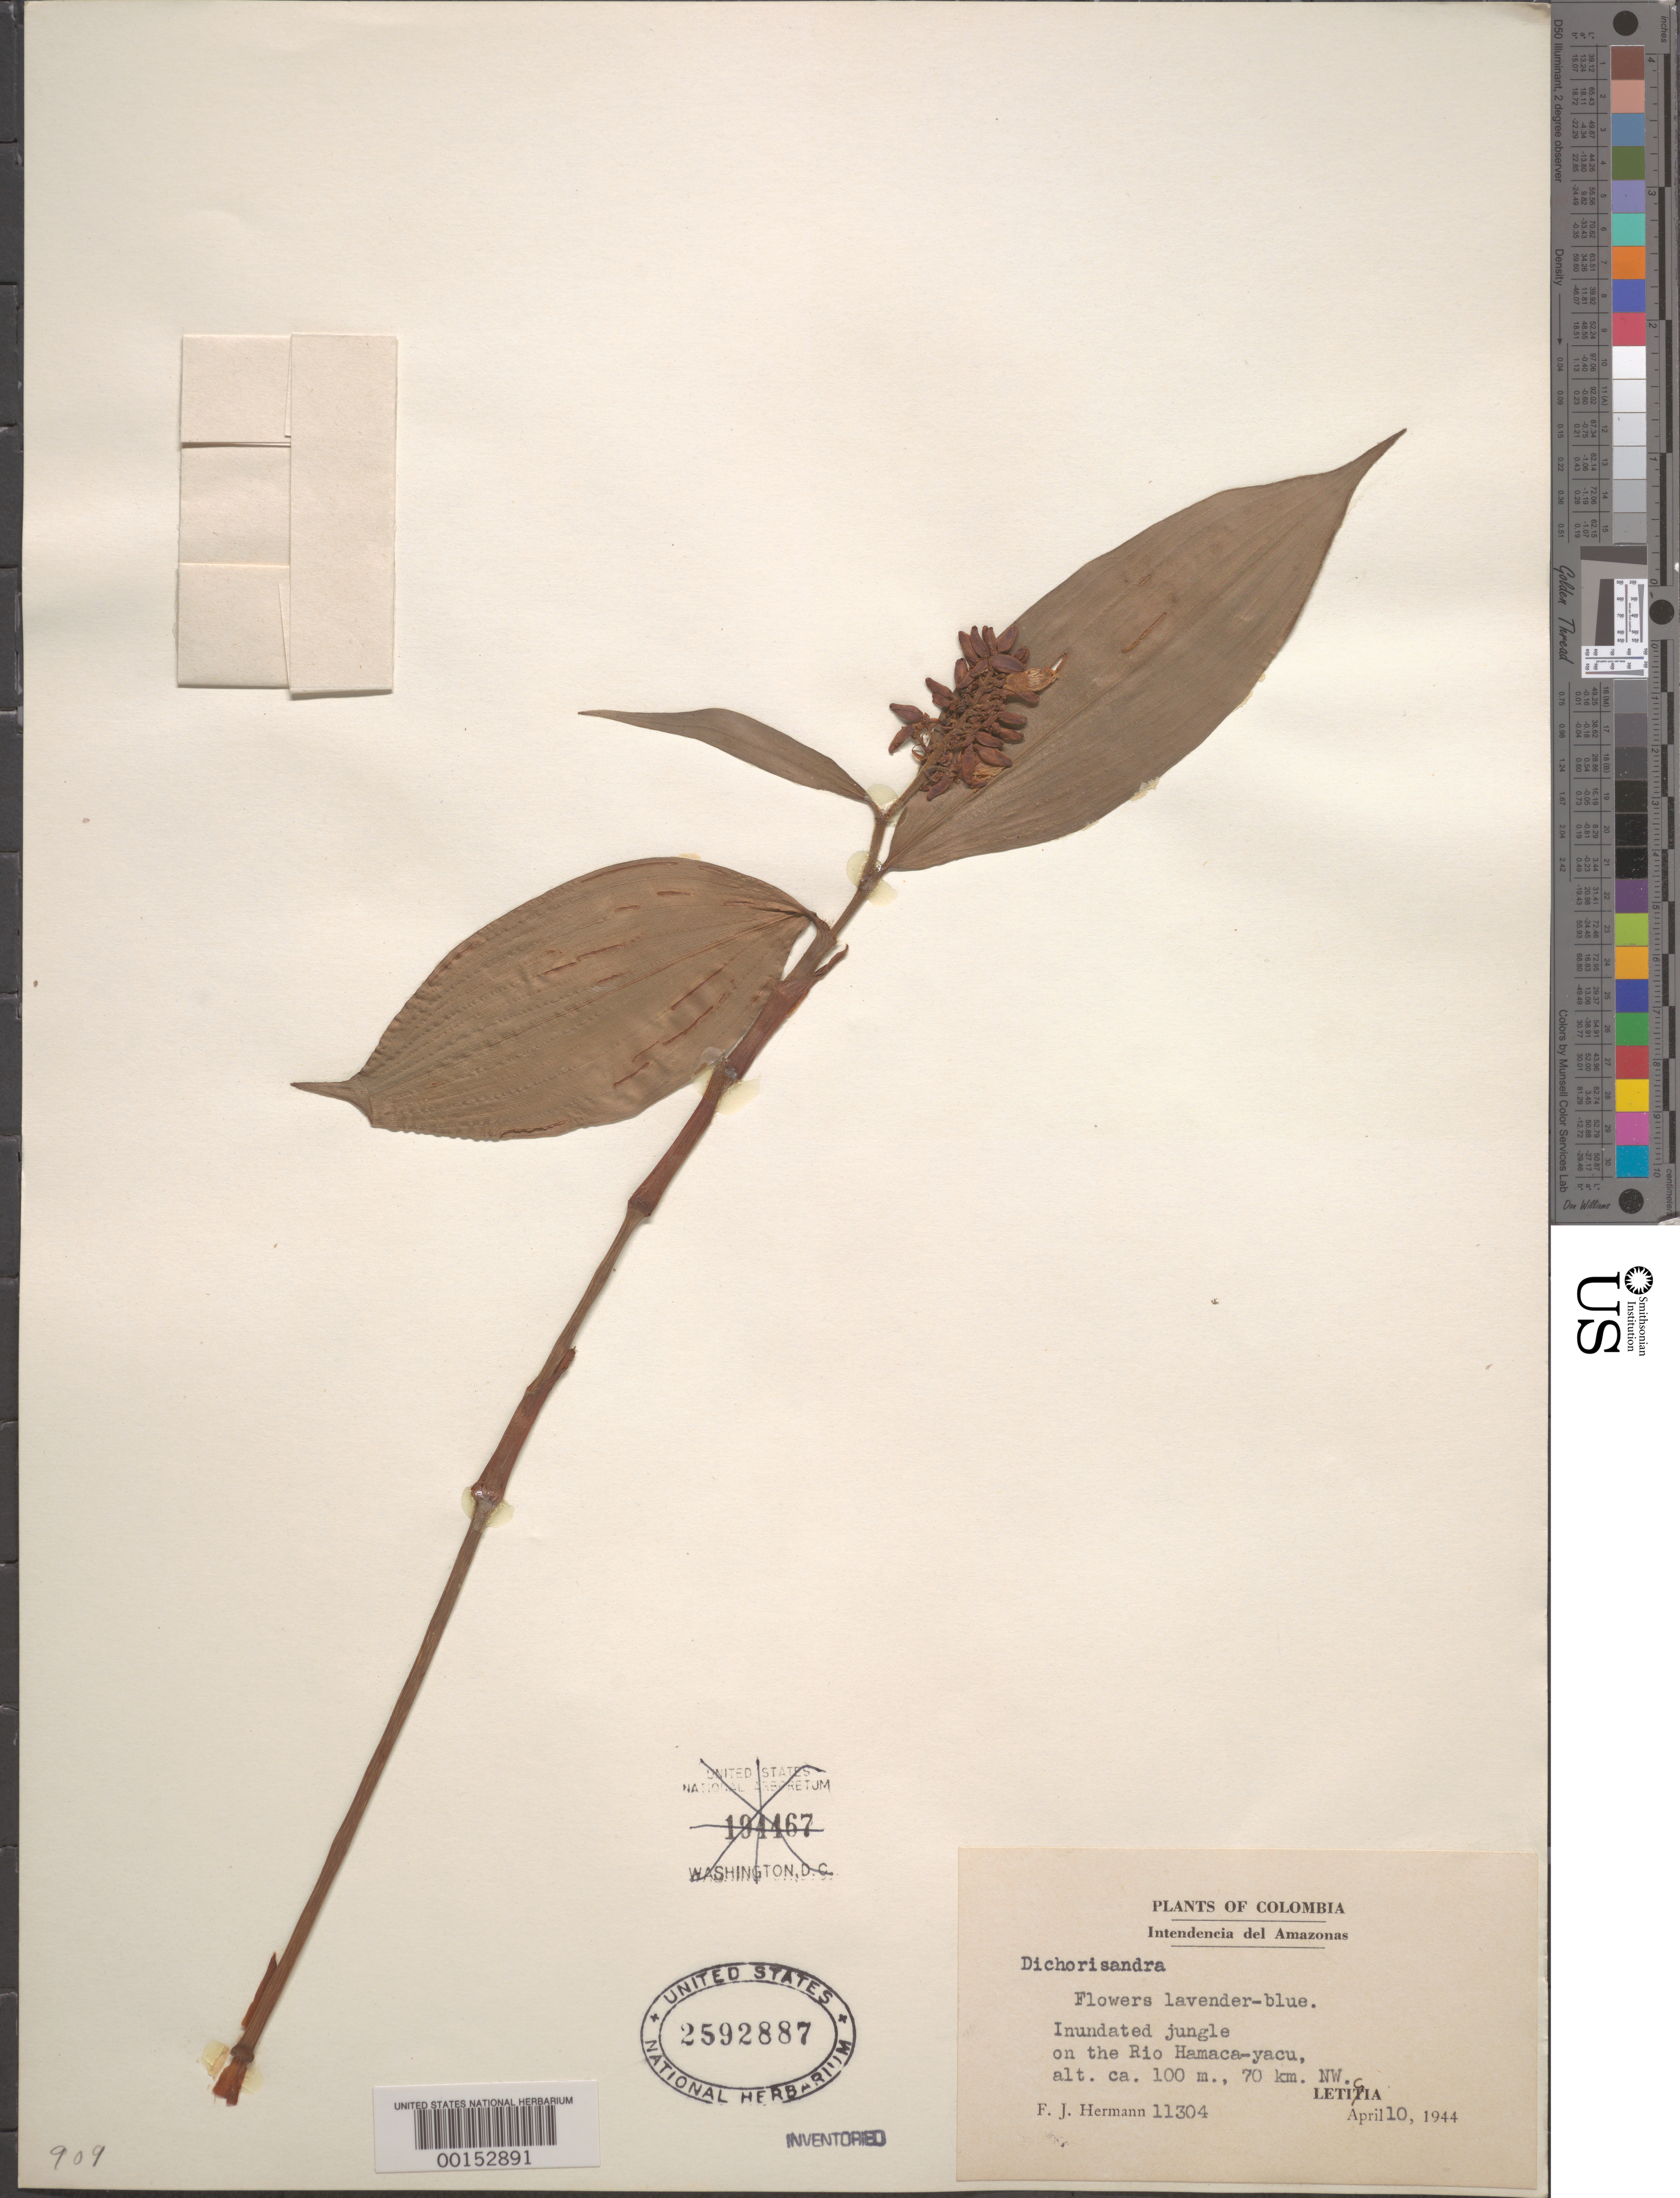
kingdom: Plantae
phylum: Tracheophyta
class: Liliopsida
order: Commelinales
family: Commelinaceae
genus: Dichorisandra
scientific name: Dichorisandra sp.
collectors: F. J. Hermann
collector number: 11304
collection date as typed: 10 Apr 1944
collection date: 1944-04-10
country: Colombia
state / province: Amazônas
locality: Rio Hamaca Yacu, NW of Leticia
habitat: Inundated jungle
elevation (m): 100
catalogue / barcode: US 2592887